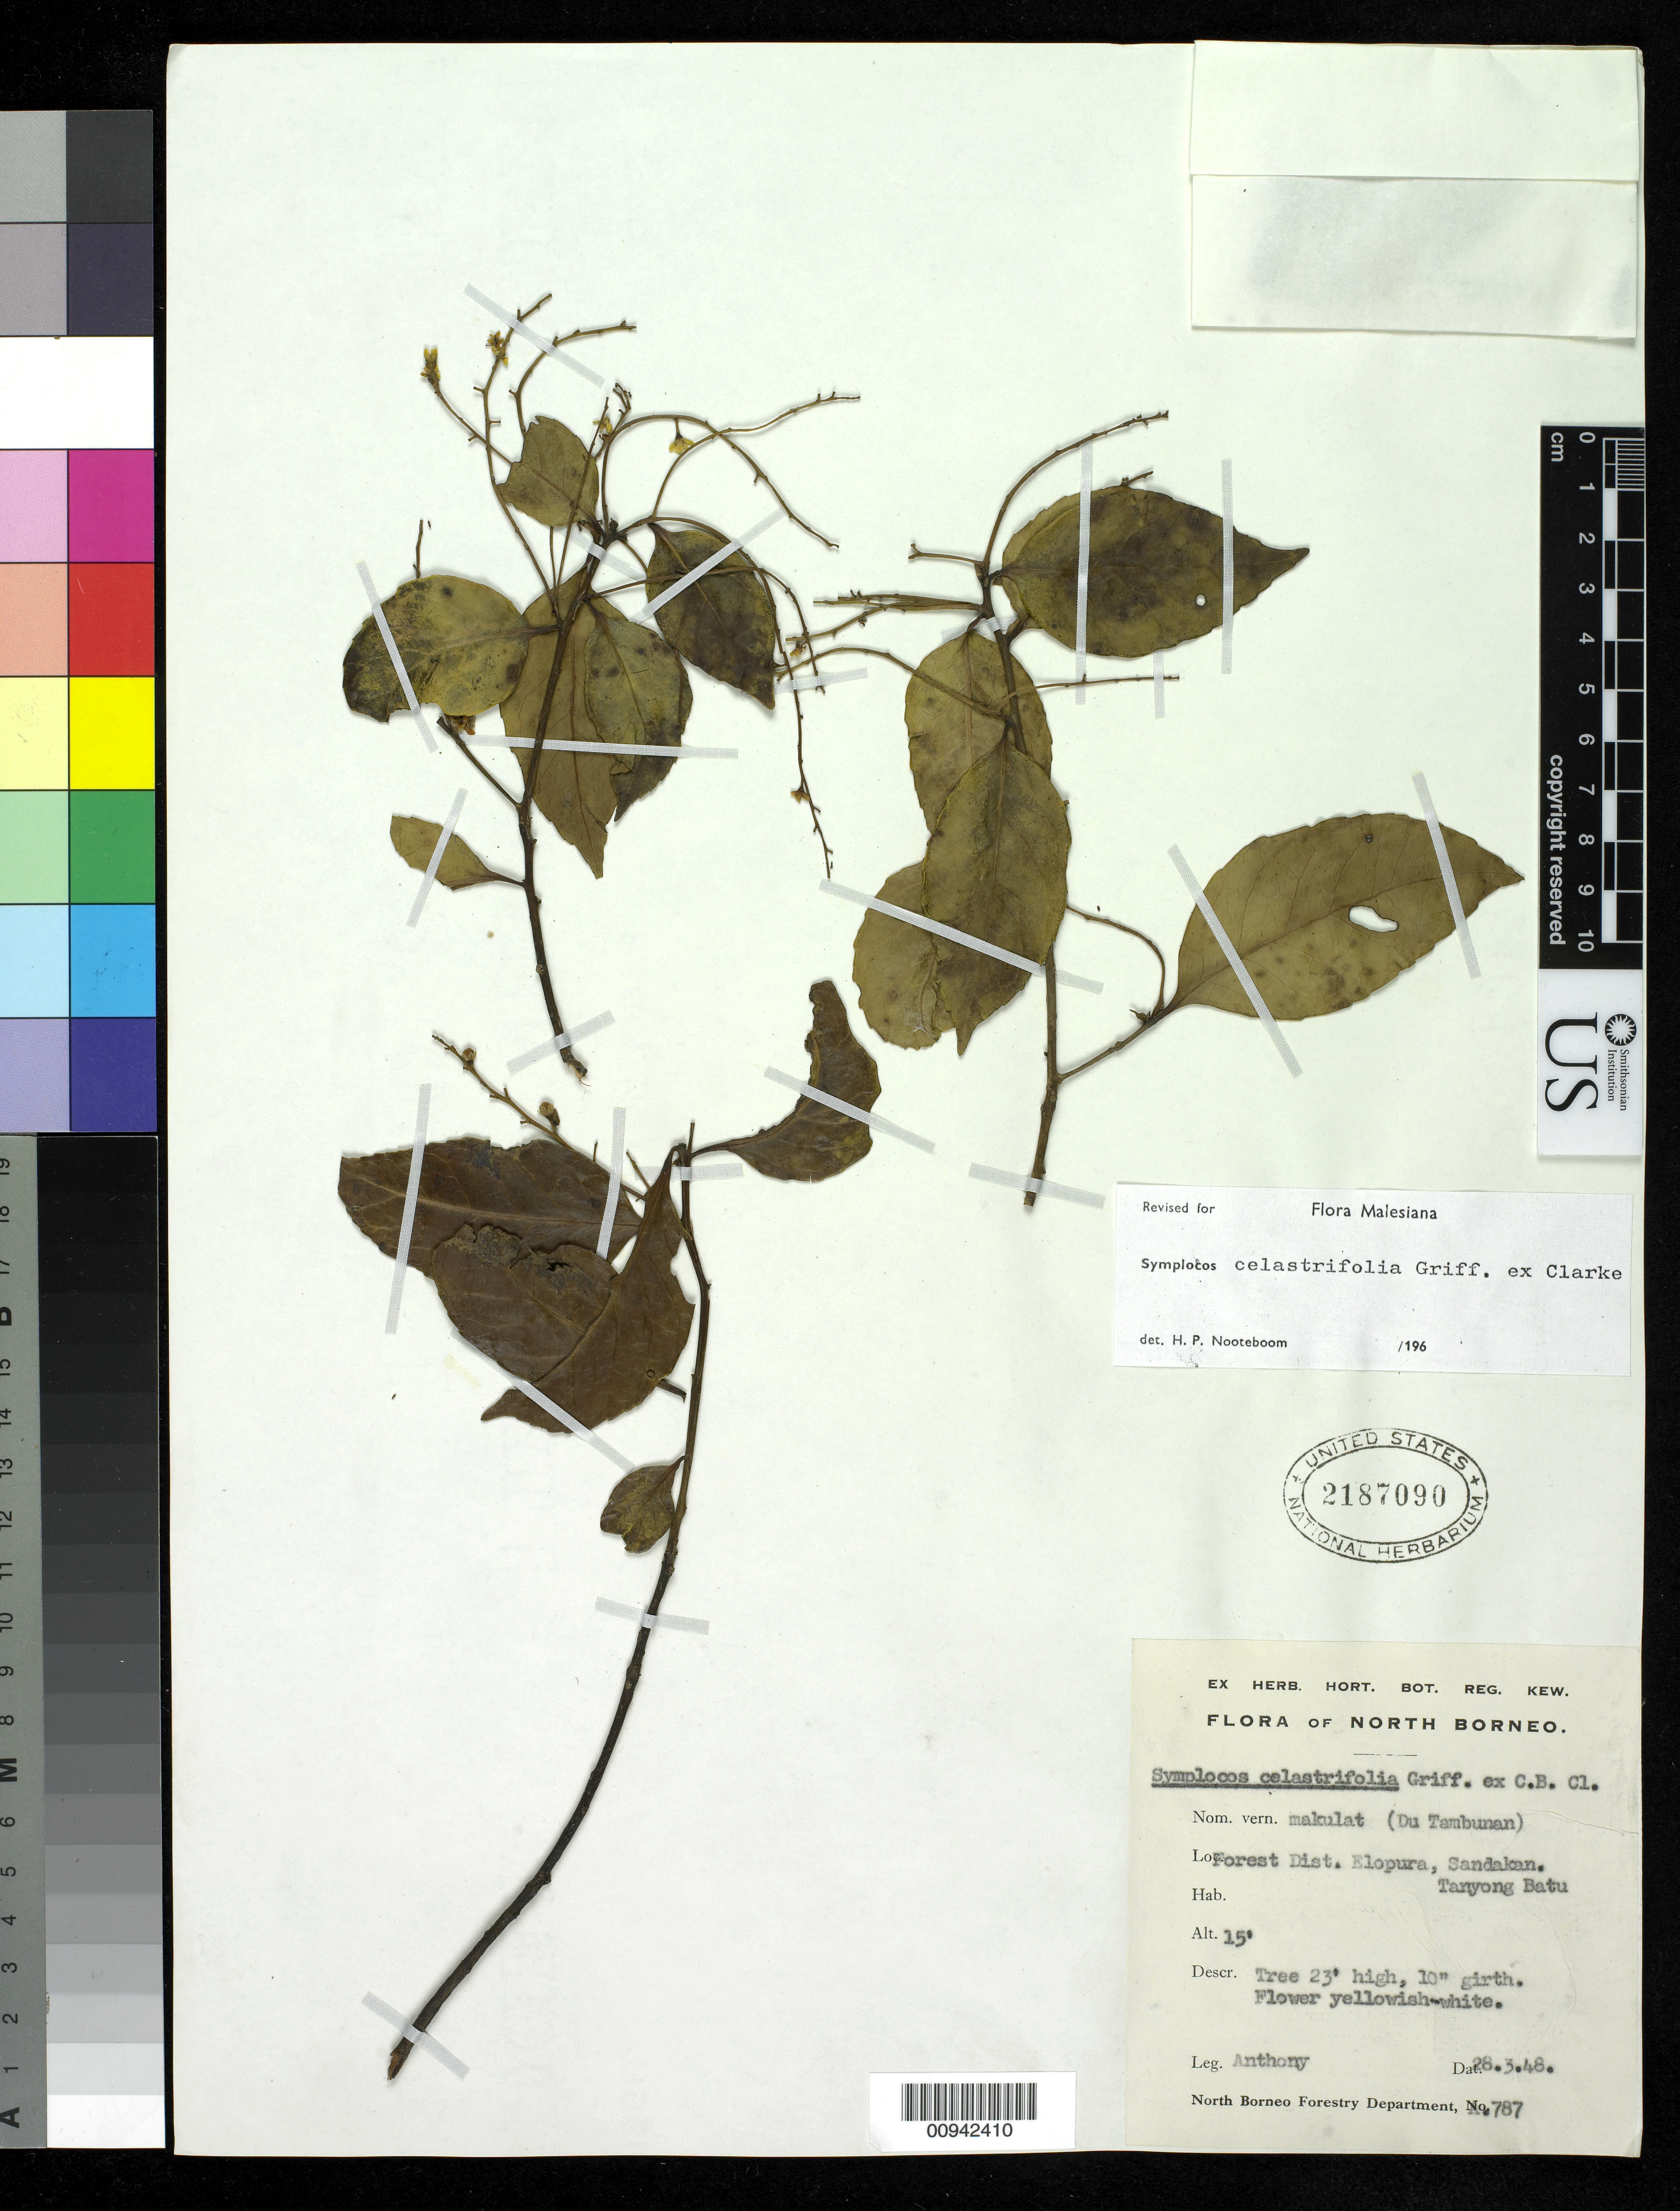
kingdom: Plantae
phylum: Tracheophyta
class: Magnoliopsida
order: Ericales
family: Symplocaceae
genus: Symplocos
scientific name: Symplocos celastrifolia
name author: Griff. ex C.B. Clarke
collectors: A. W. Anthony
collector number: A 787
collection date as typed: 28 Mar 1948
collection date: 1948-03-28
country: Malaysia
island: Borneo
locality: Forest District Elopura, Sandakan. Tanyong Batu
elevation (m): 5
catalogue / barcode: US 2187090